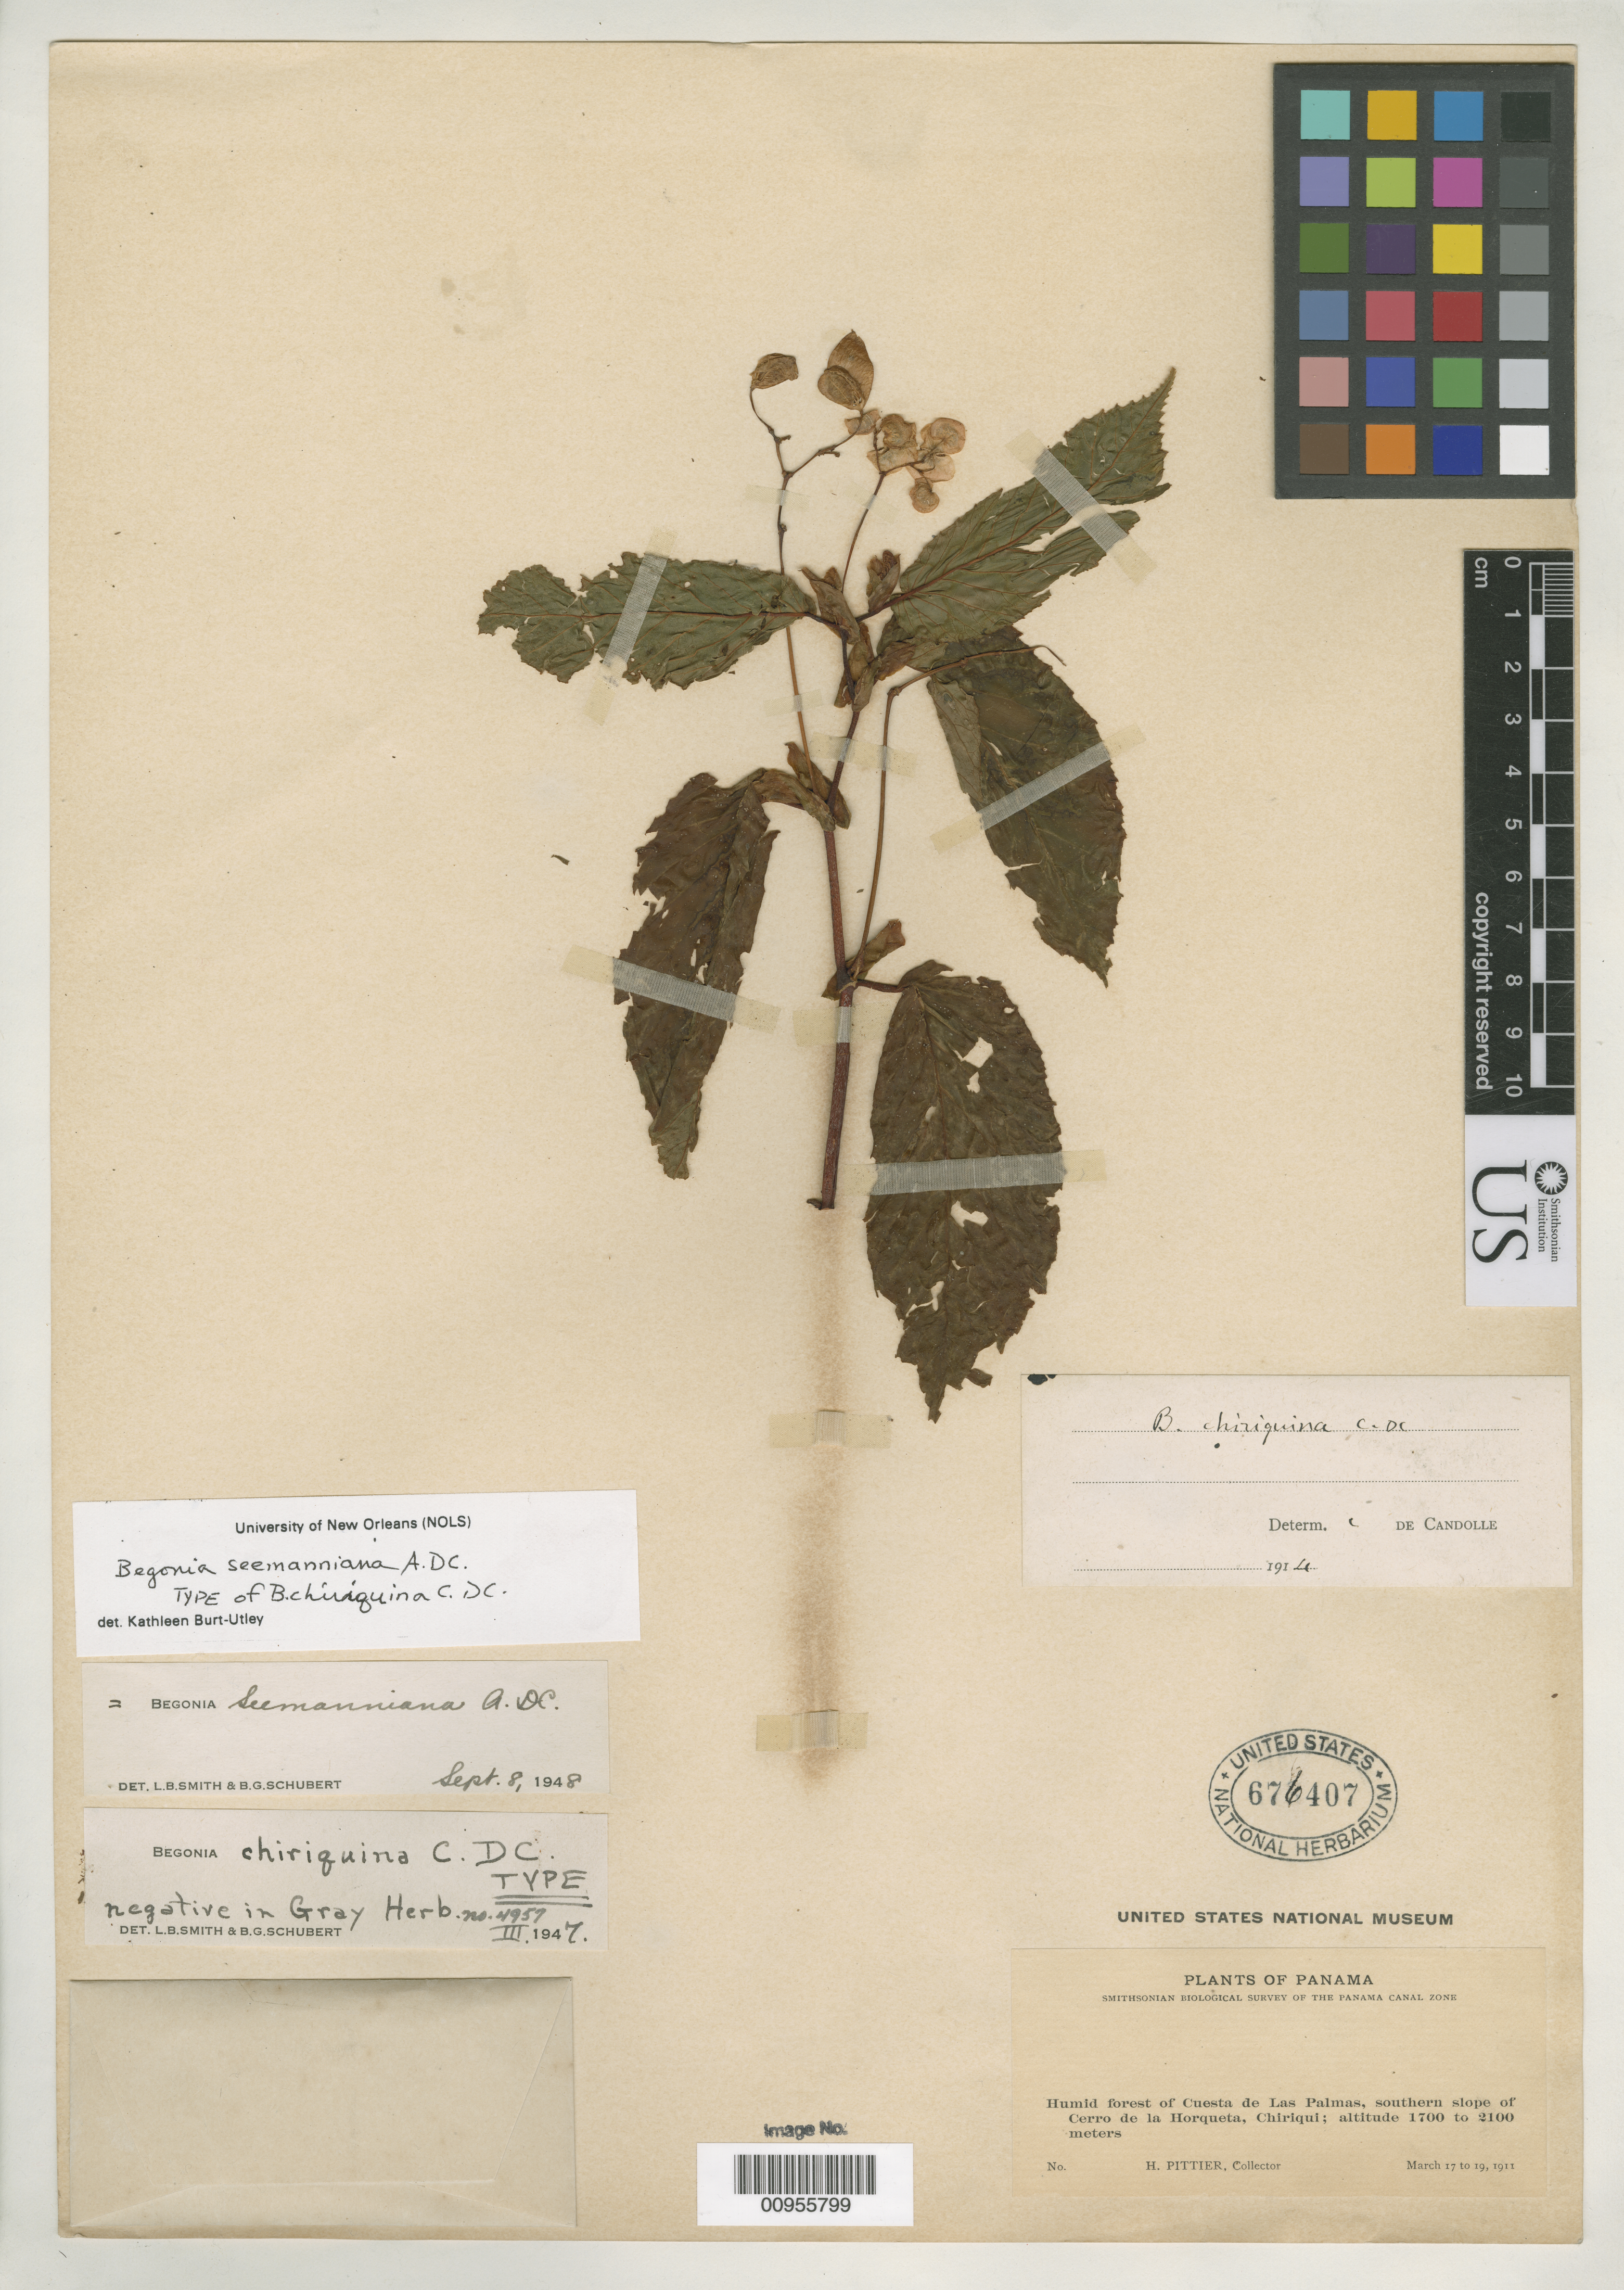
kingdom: Plantae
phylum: Tracheophyta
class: Magnoliopsida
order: Cucurbitales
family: Begoniaceae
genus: Begonia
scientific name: Begonia chiriquina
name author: C. DC.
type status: Holotype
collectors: H. F. Pittier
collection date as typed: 17 Mar 1911 to 19 Mar 1911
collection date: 1911-03-17/1911-03-19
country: Panama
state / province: Chiriquí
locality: Cerro de La Horqueta, Cuesta de Las Palmas.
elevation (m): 1700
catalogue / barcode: US 676407